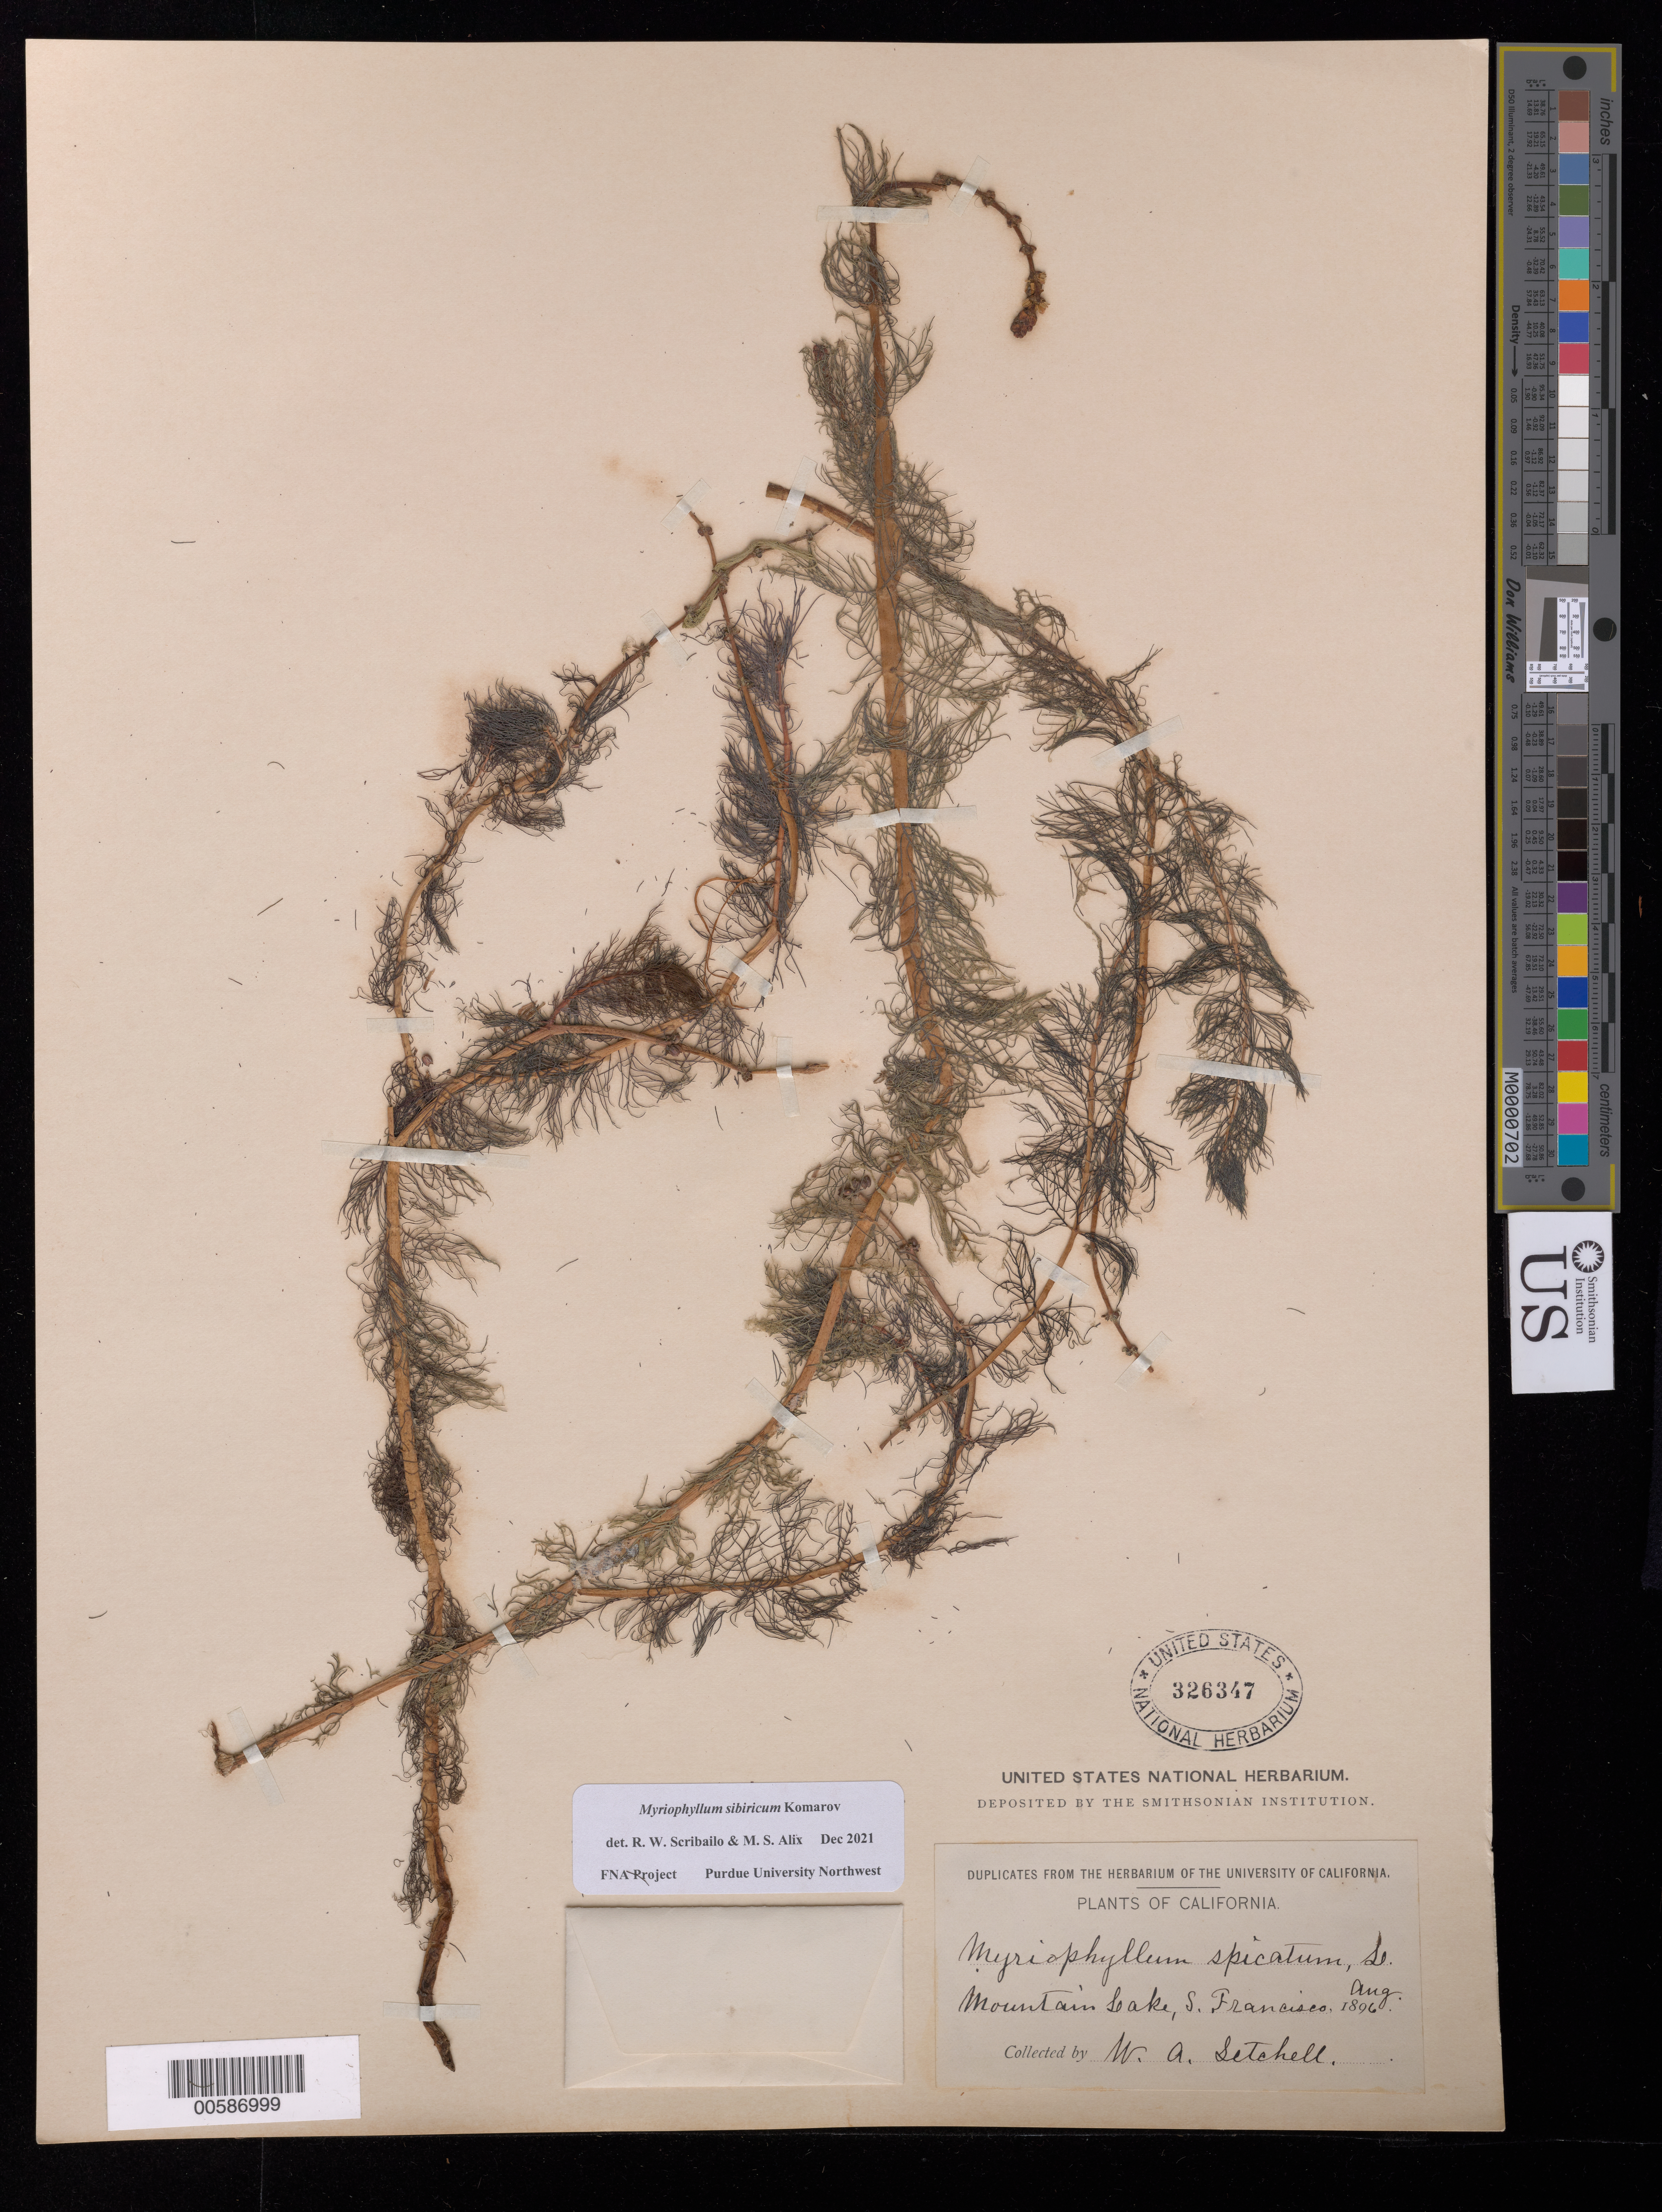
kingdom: Plantae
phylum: Tracheophyta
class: Magnoliopsida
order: Saxifragales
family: Haloragaceae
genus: Myriophyllum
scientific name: Myriophyllum sibiricum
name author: Kom.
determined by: Scribailo, R. W.; Alix, M. S.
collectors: W. Setchell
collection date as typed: Aug 1896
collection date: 1896-08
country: United States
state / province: California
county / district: San Francisco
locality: Mountain Lake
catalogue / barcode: US 326347